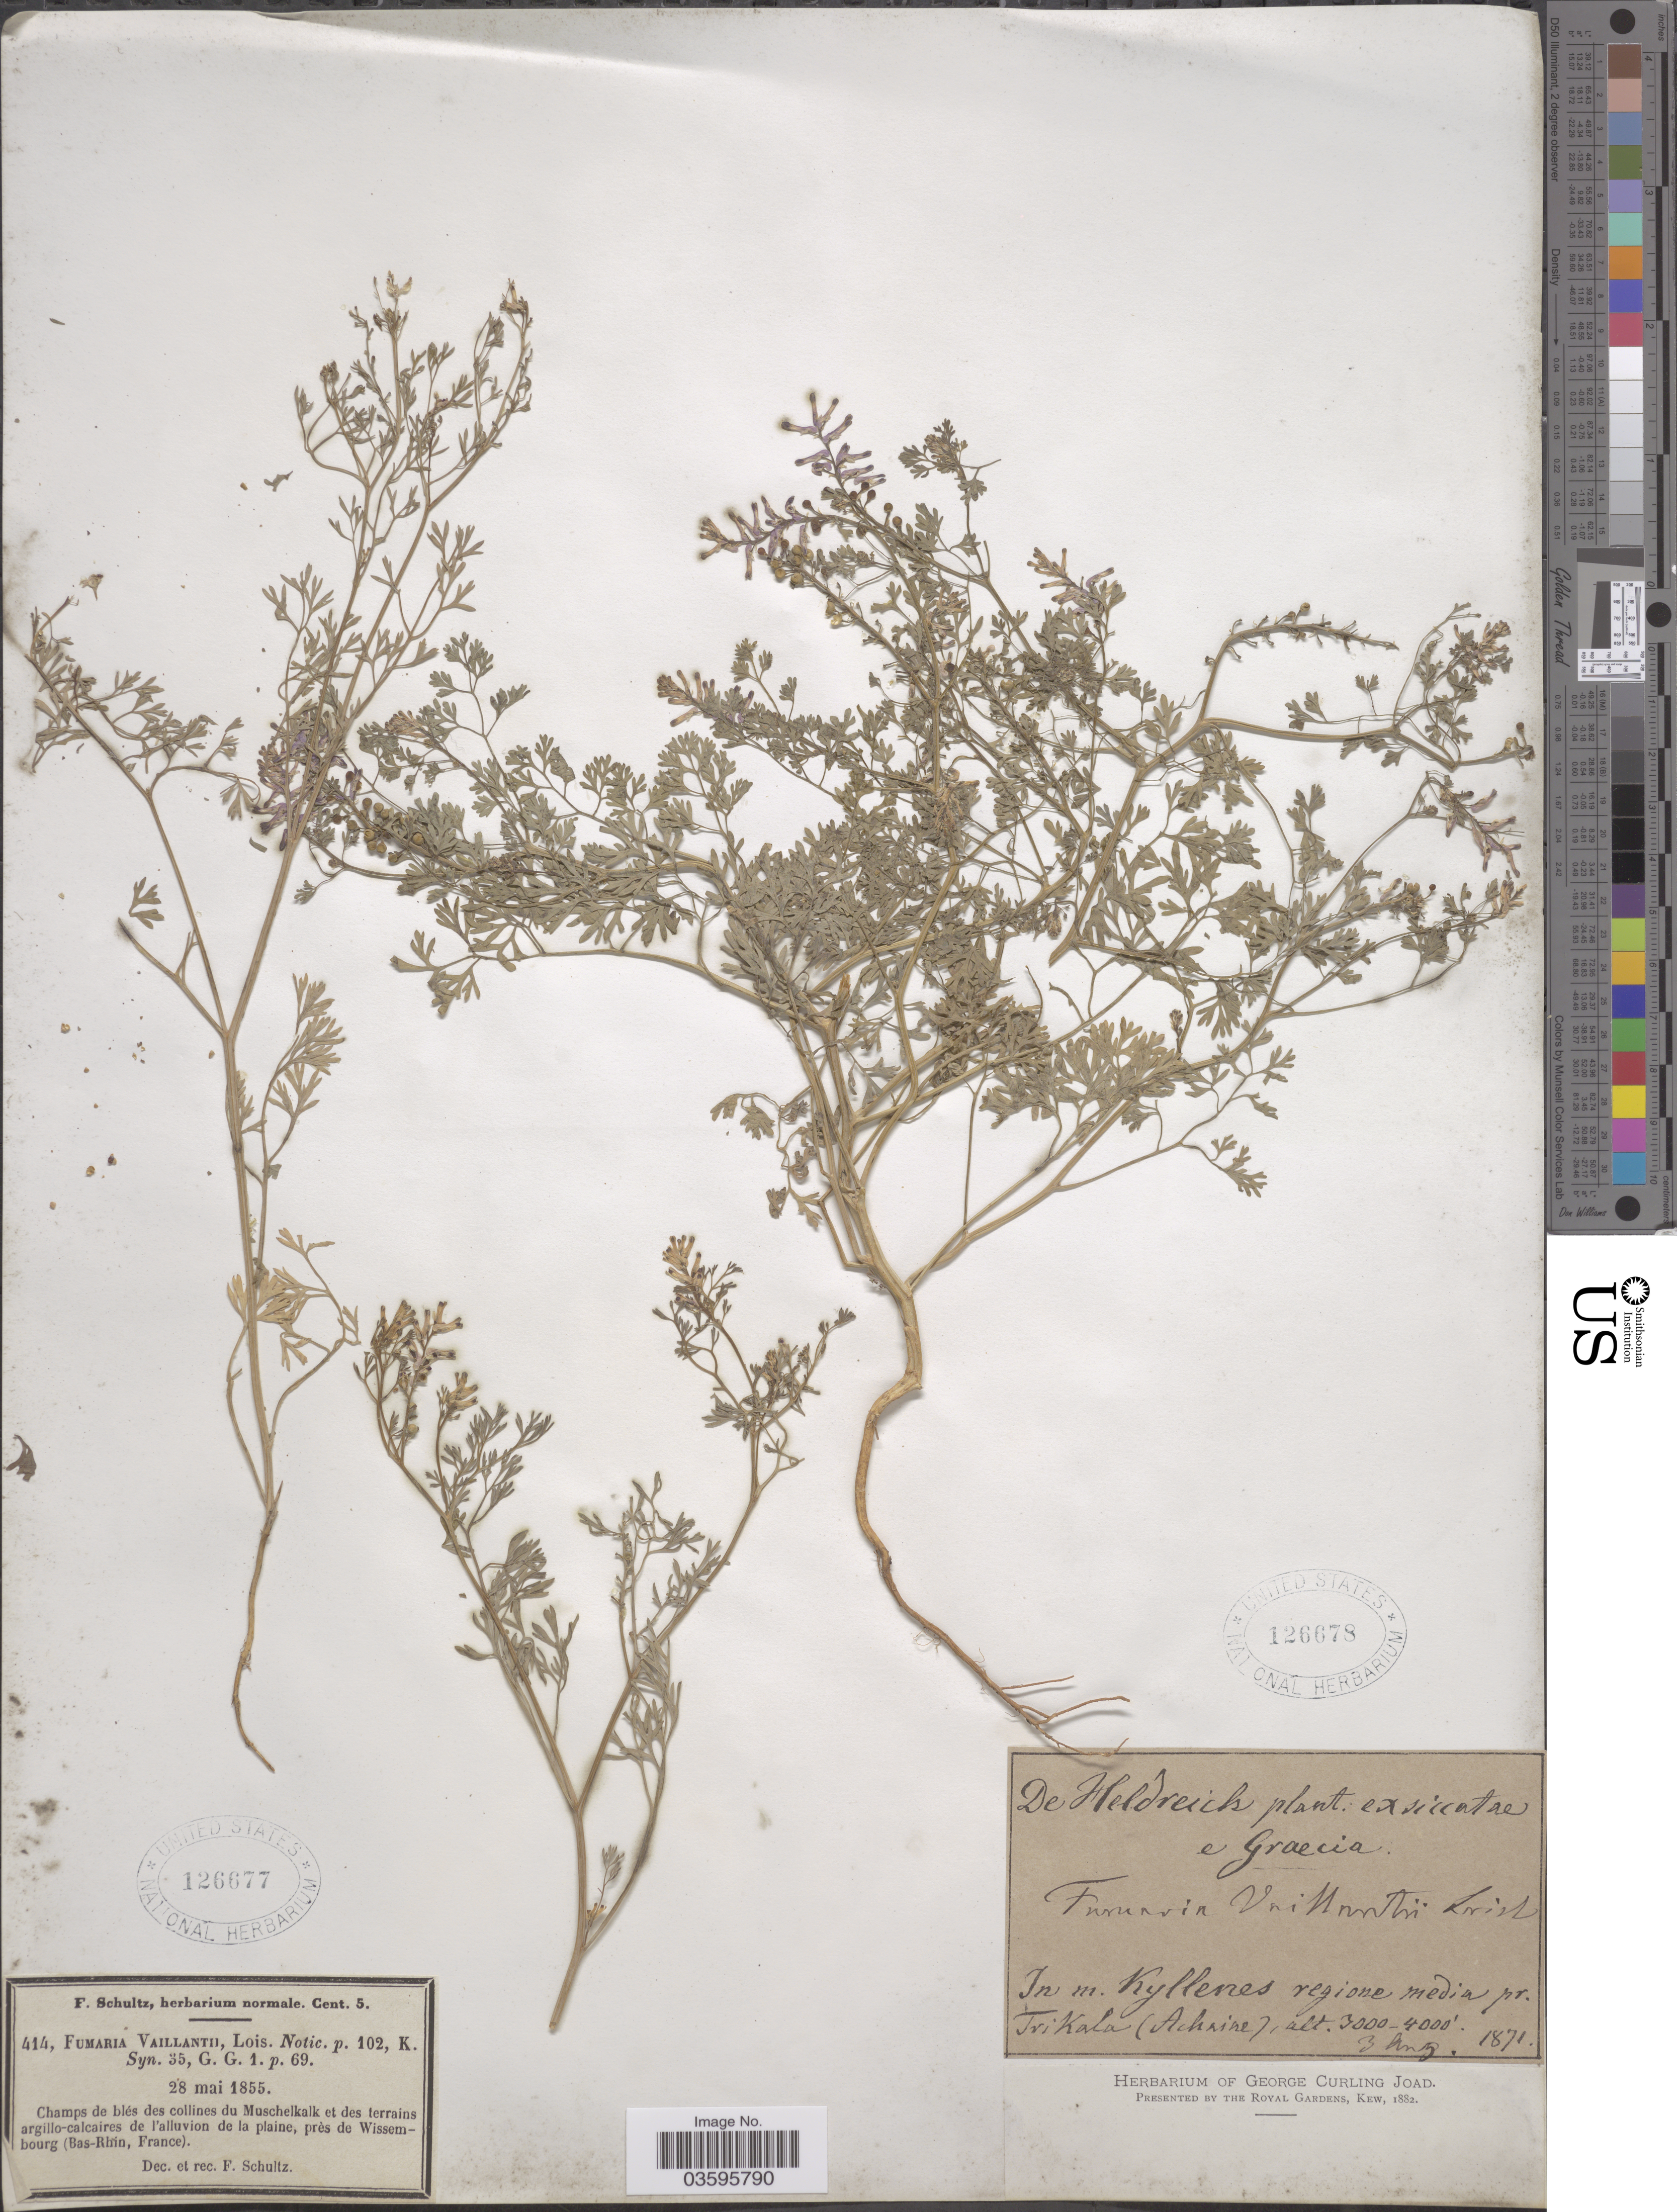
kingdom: Plantae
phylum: Tracheophyta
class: Magnoliopsida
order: Ranunculales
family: Papaveraceae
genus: Fumaria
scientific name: Fumaria vaillantii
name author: Loisel.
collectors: -. De Heldreich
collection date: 1871-08-03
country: Greece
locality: In m. Kyllenes regione media pr. Trikala (Achrine).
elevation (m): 914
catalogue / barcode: US 126678-2